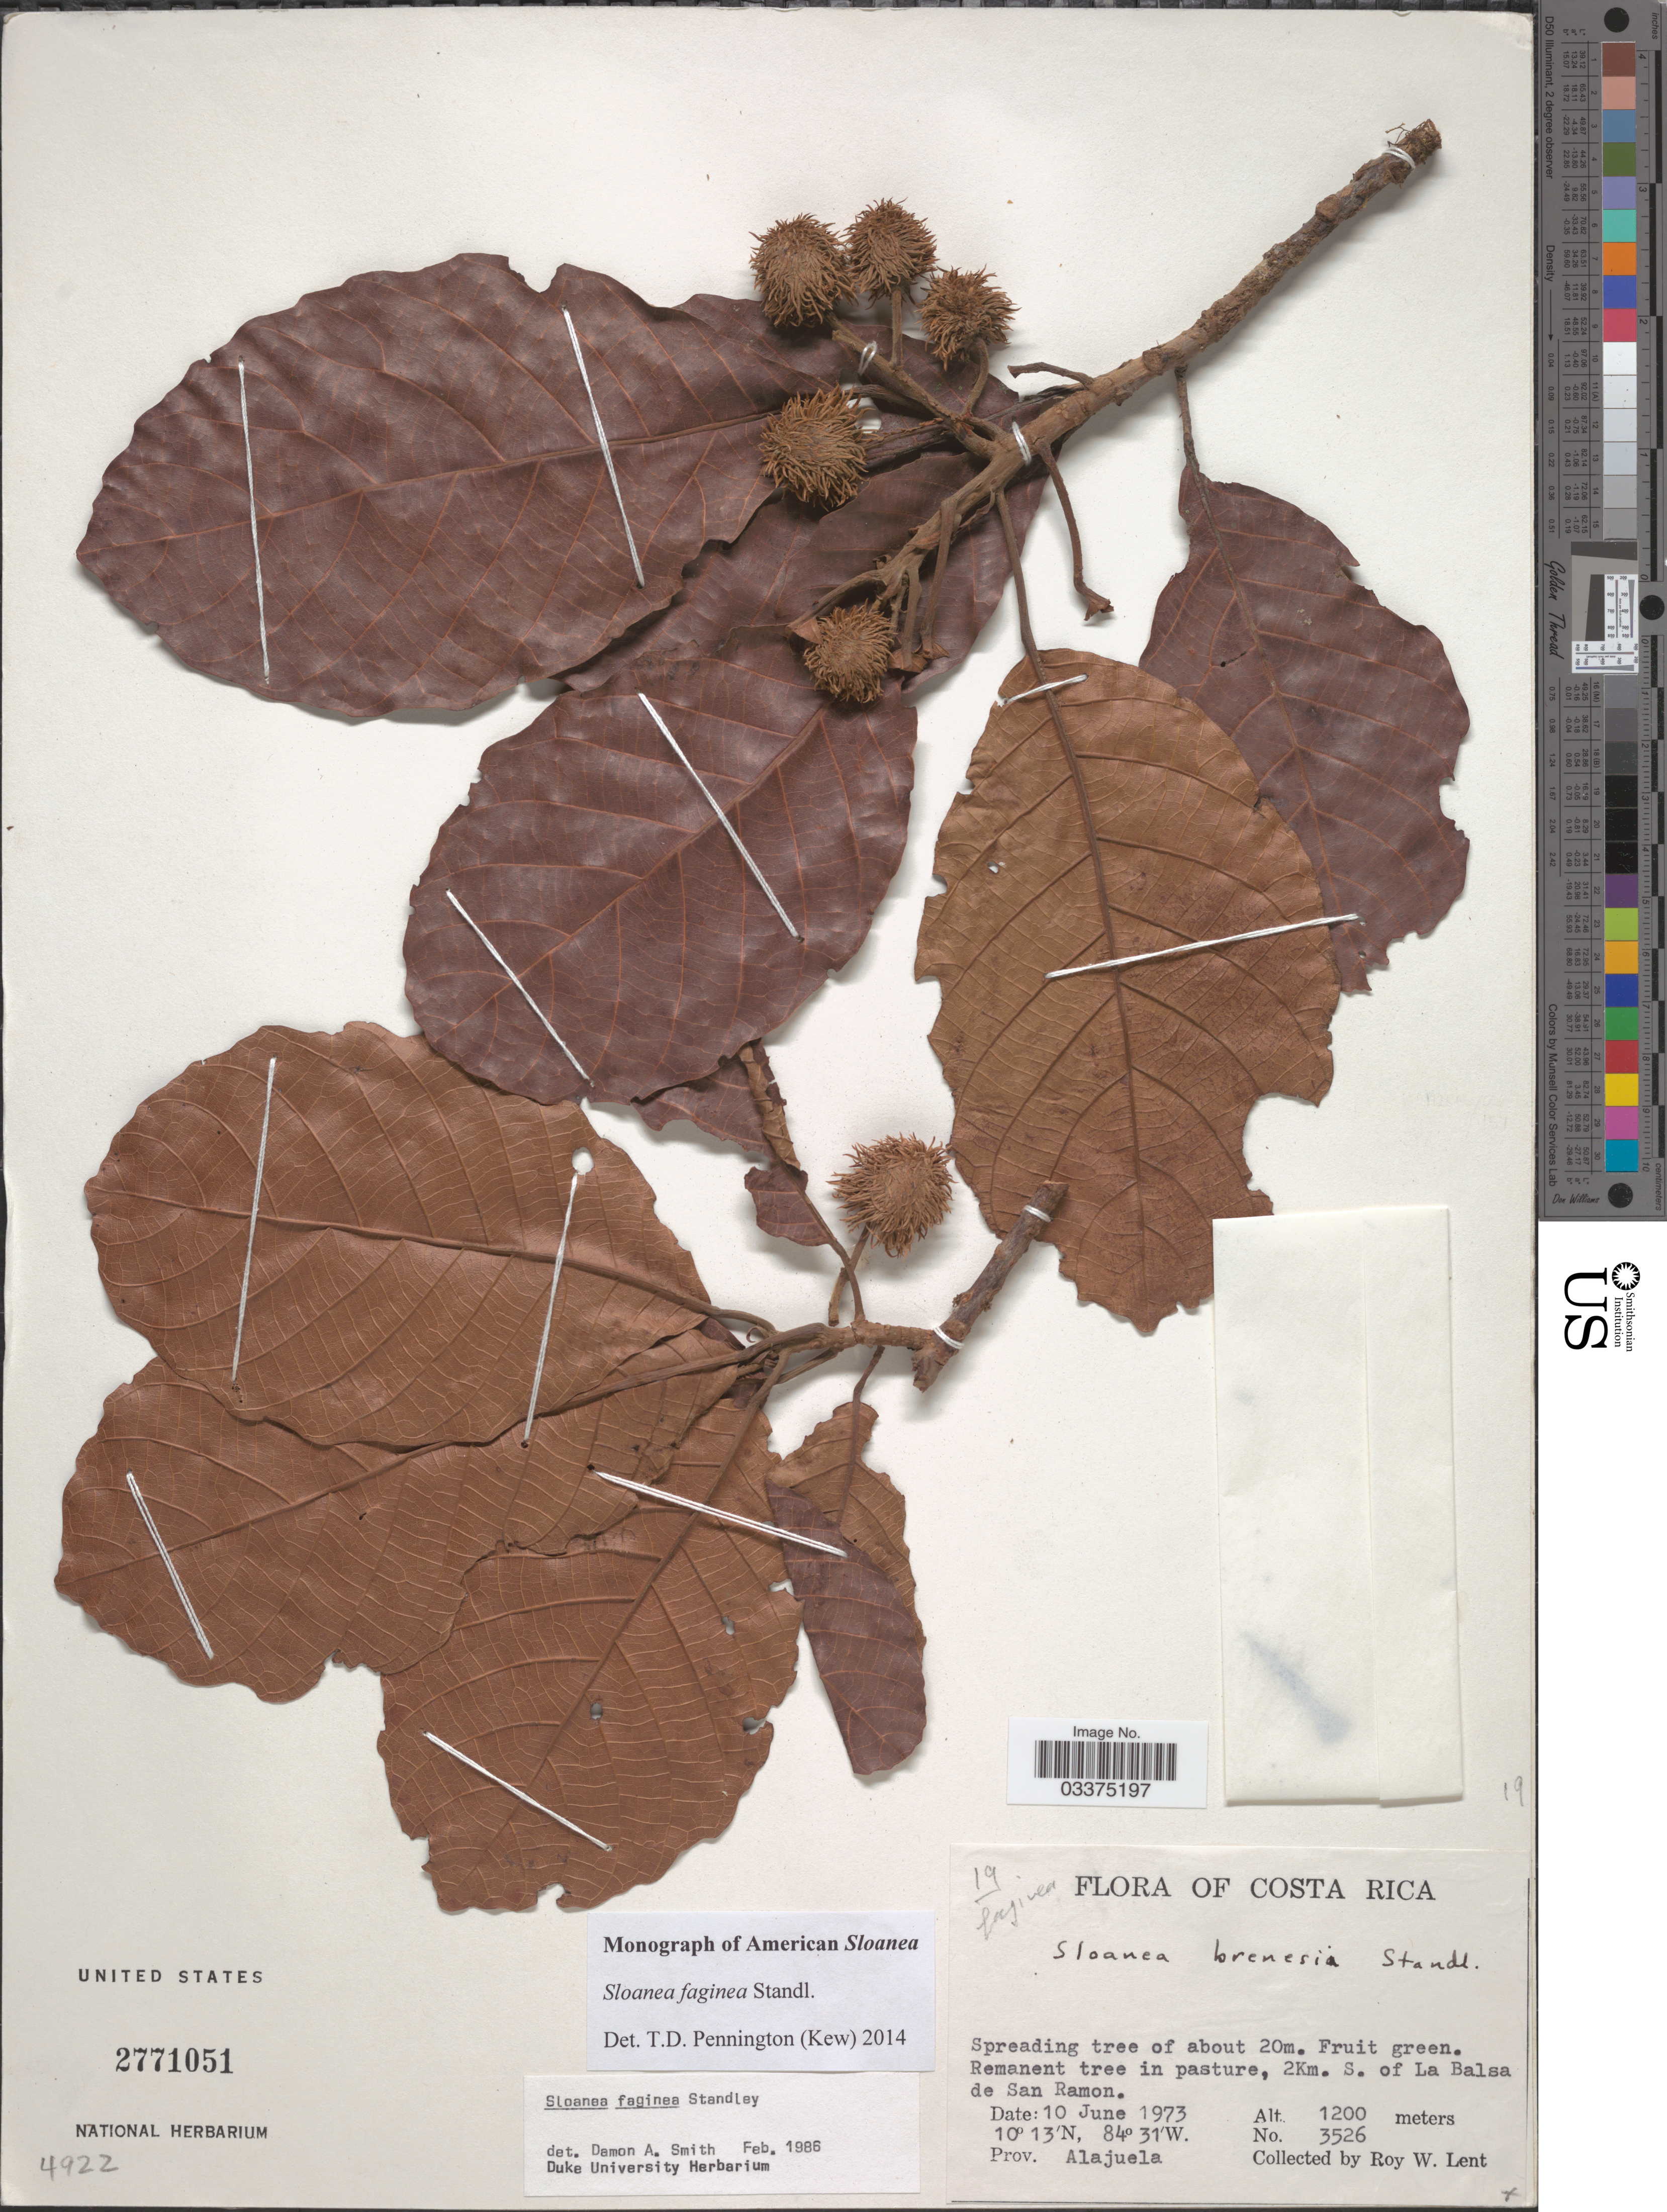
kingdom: Plantae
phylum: Tracheophyta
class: Magnoliopsida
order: Oxalidales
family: Elaeocarpaceae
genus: Sloanea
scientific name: Sloanea faginea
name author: Standl.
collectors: R. W. Lent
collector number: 3526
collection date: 1973-06-10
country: Costa Rica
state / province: Alajuela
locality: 2Km. S. of La Balsa de San Ramon.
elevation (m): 1200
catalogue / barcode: US 2771051